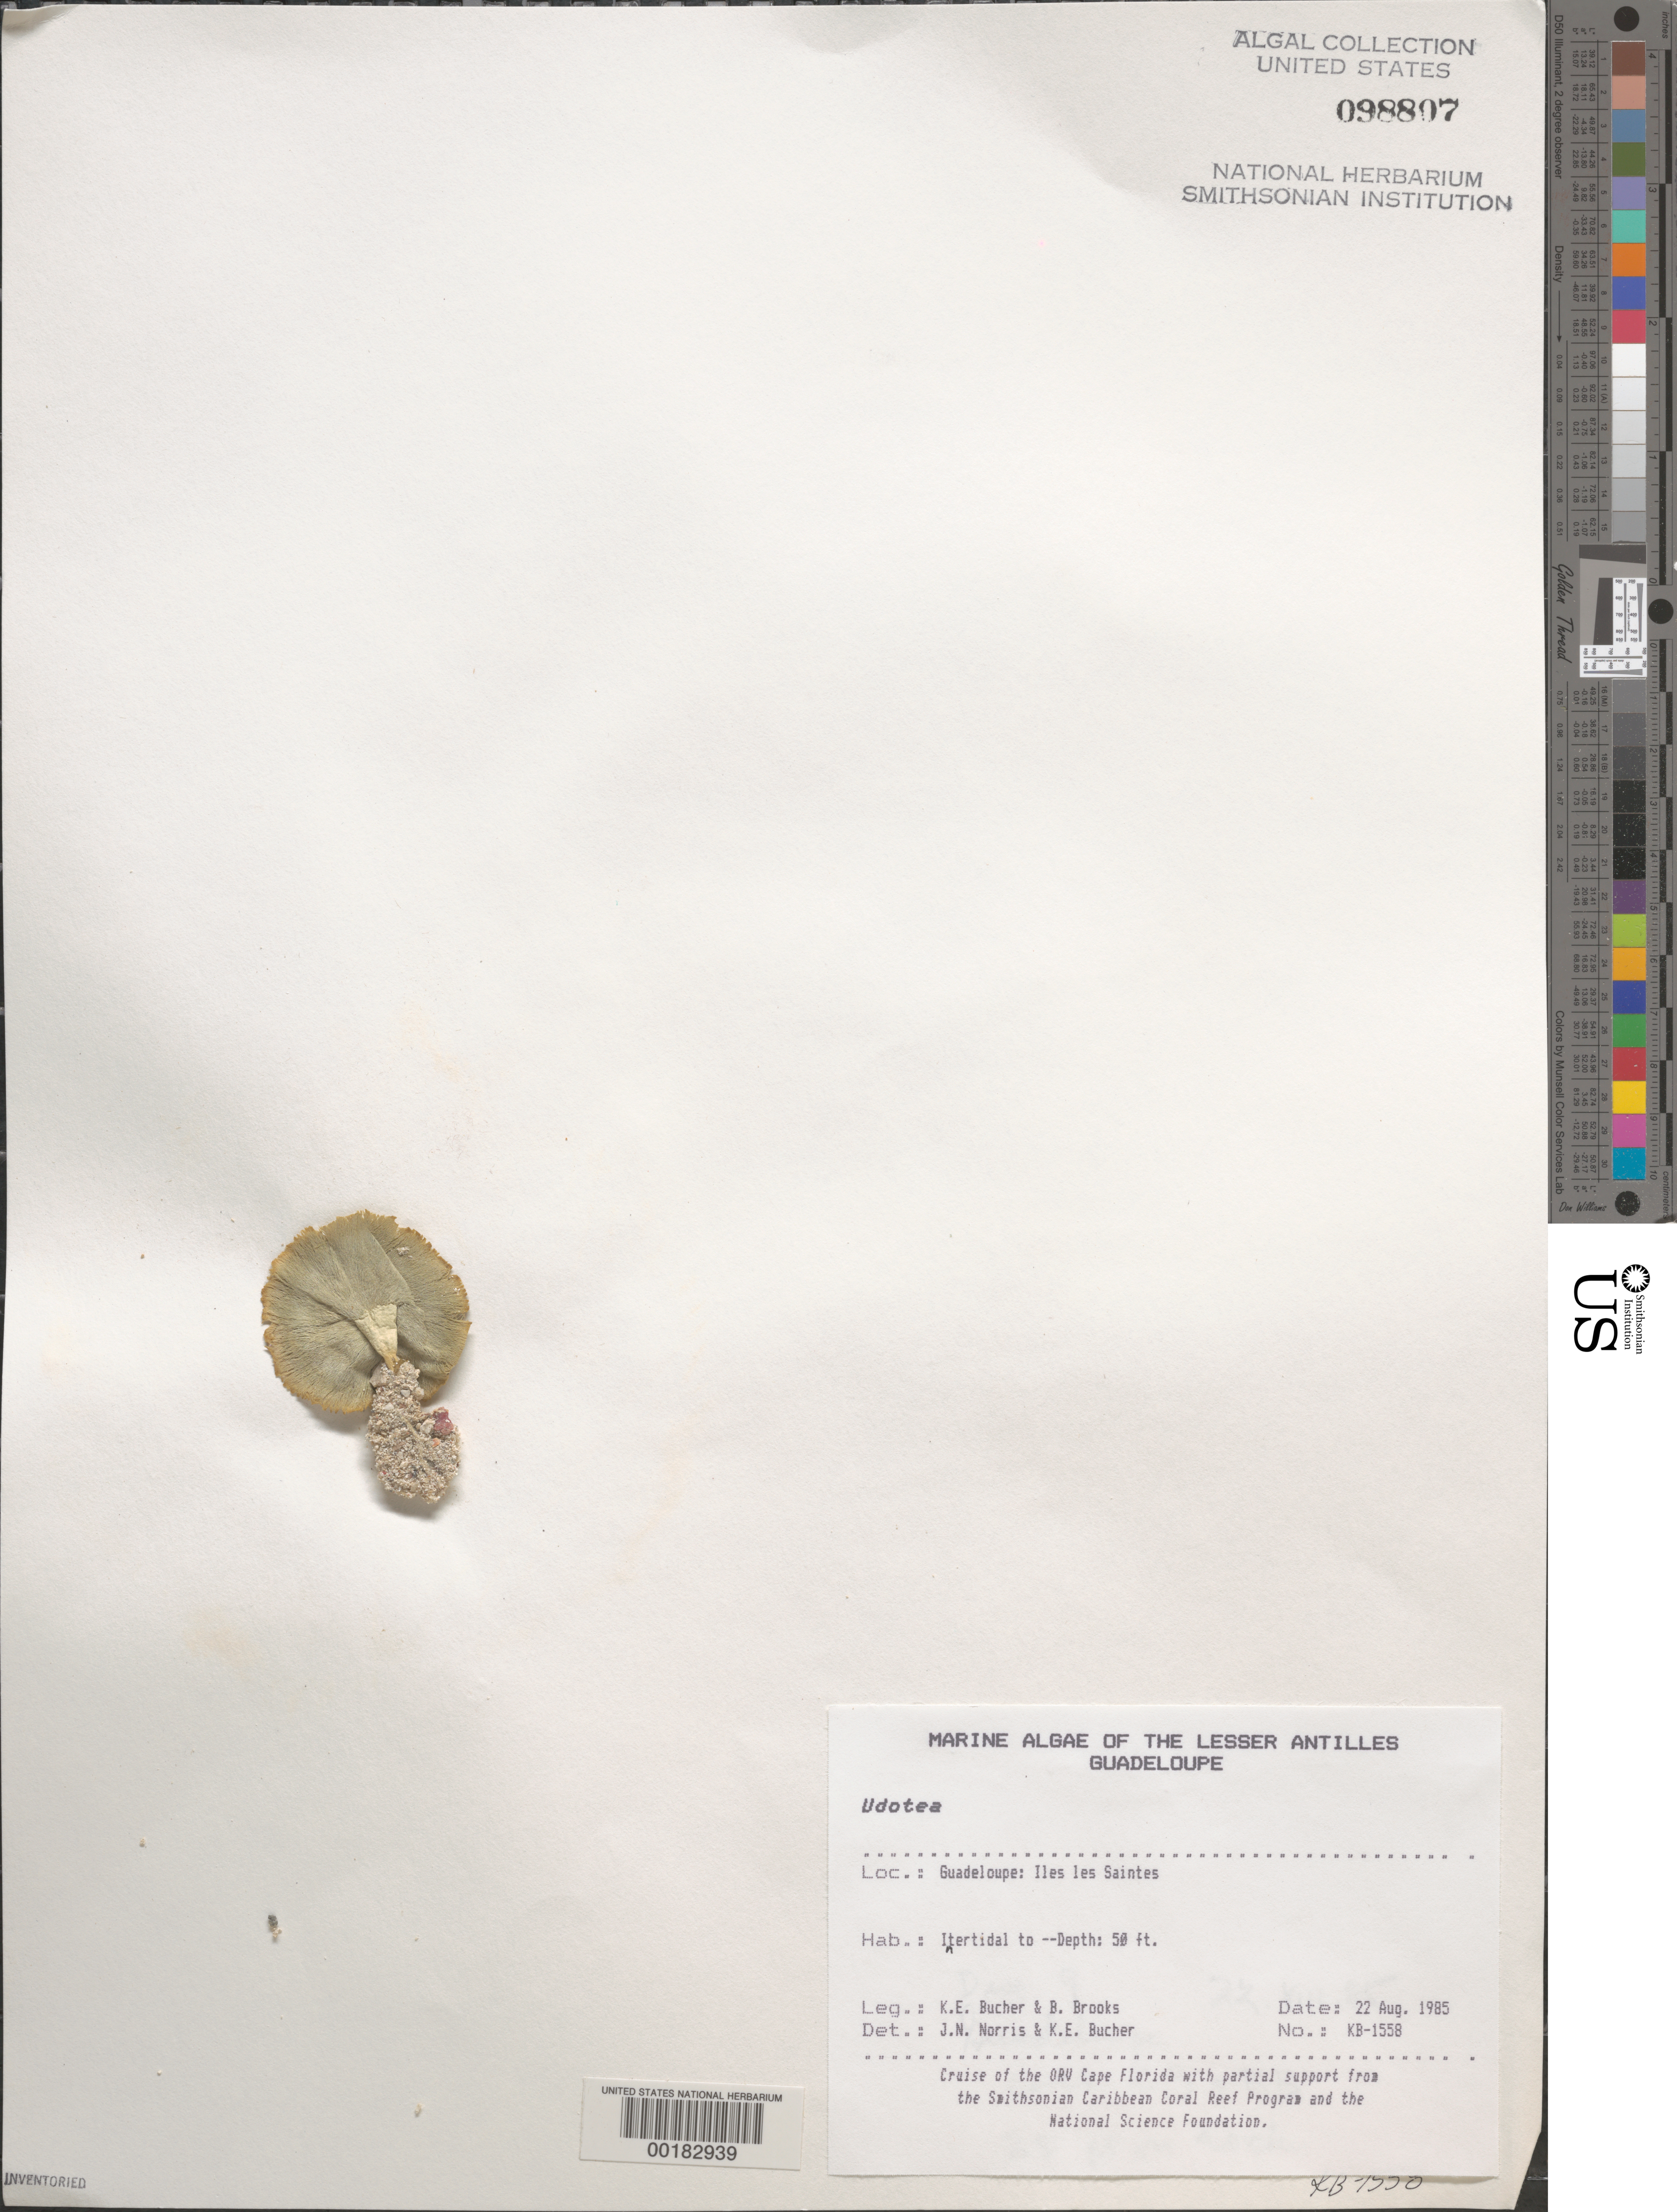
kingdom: Plantae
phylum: Chlorophyta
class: Ulvophyceae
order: Bryopsidales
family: Udoteaceae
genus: Udotea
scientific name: Udotea sp.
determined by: Norris, J. N.; Bucher, K. E.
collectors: K. E. Bucher & B. Brooks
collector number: Kb-1558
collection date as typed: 22 Aug 1985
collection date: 1985-08-22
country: Guadeloupe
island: Iles des Saintes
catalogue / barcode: US 98807